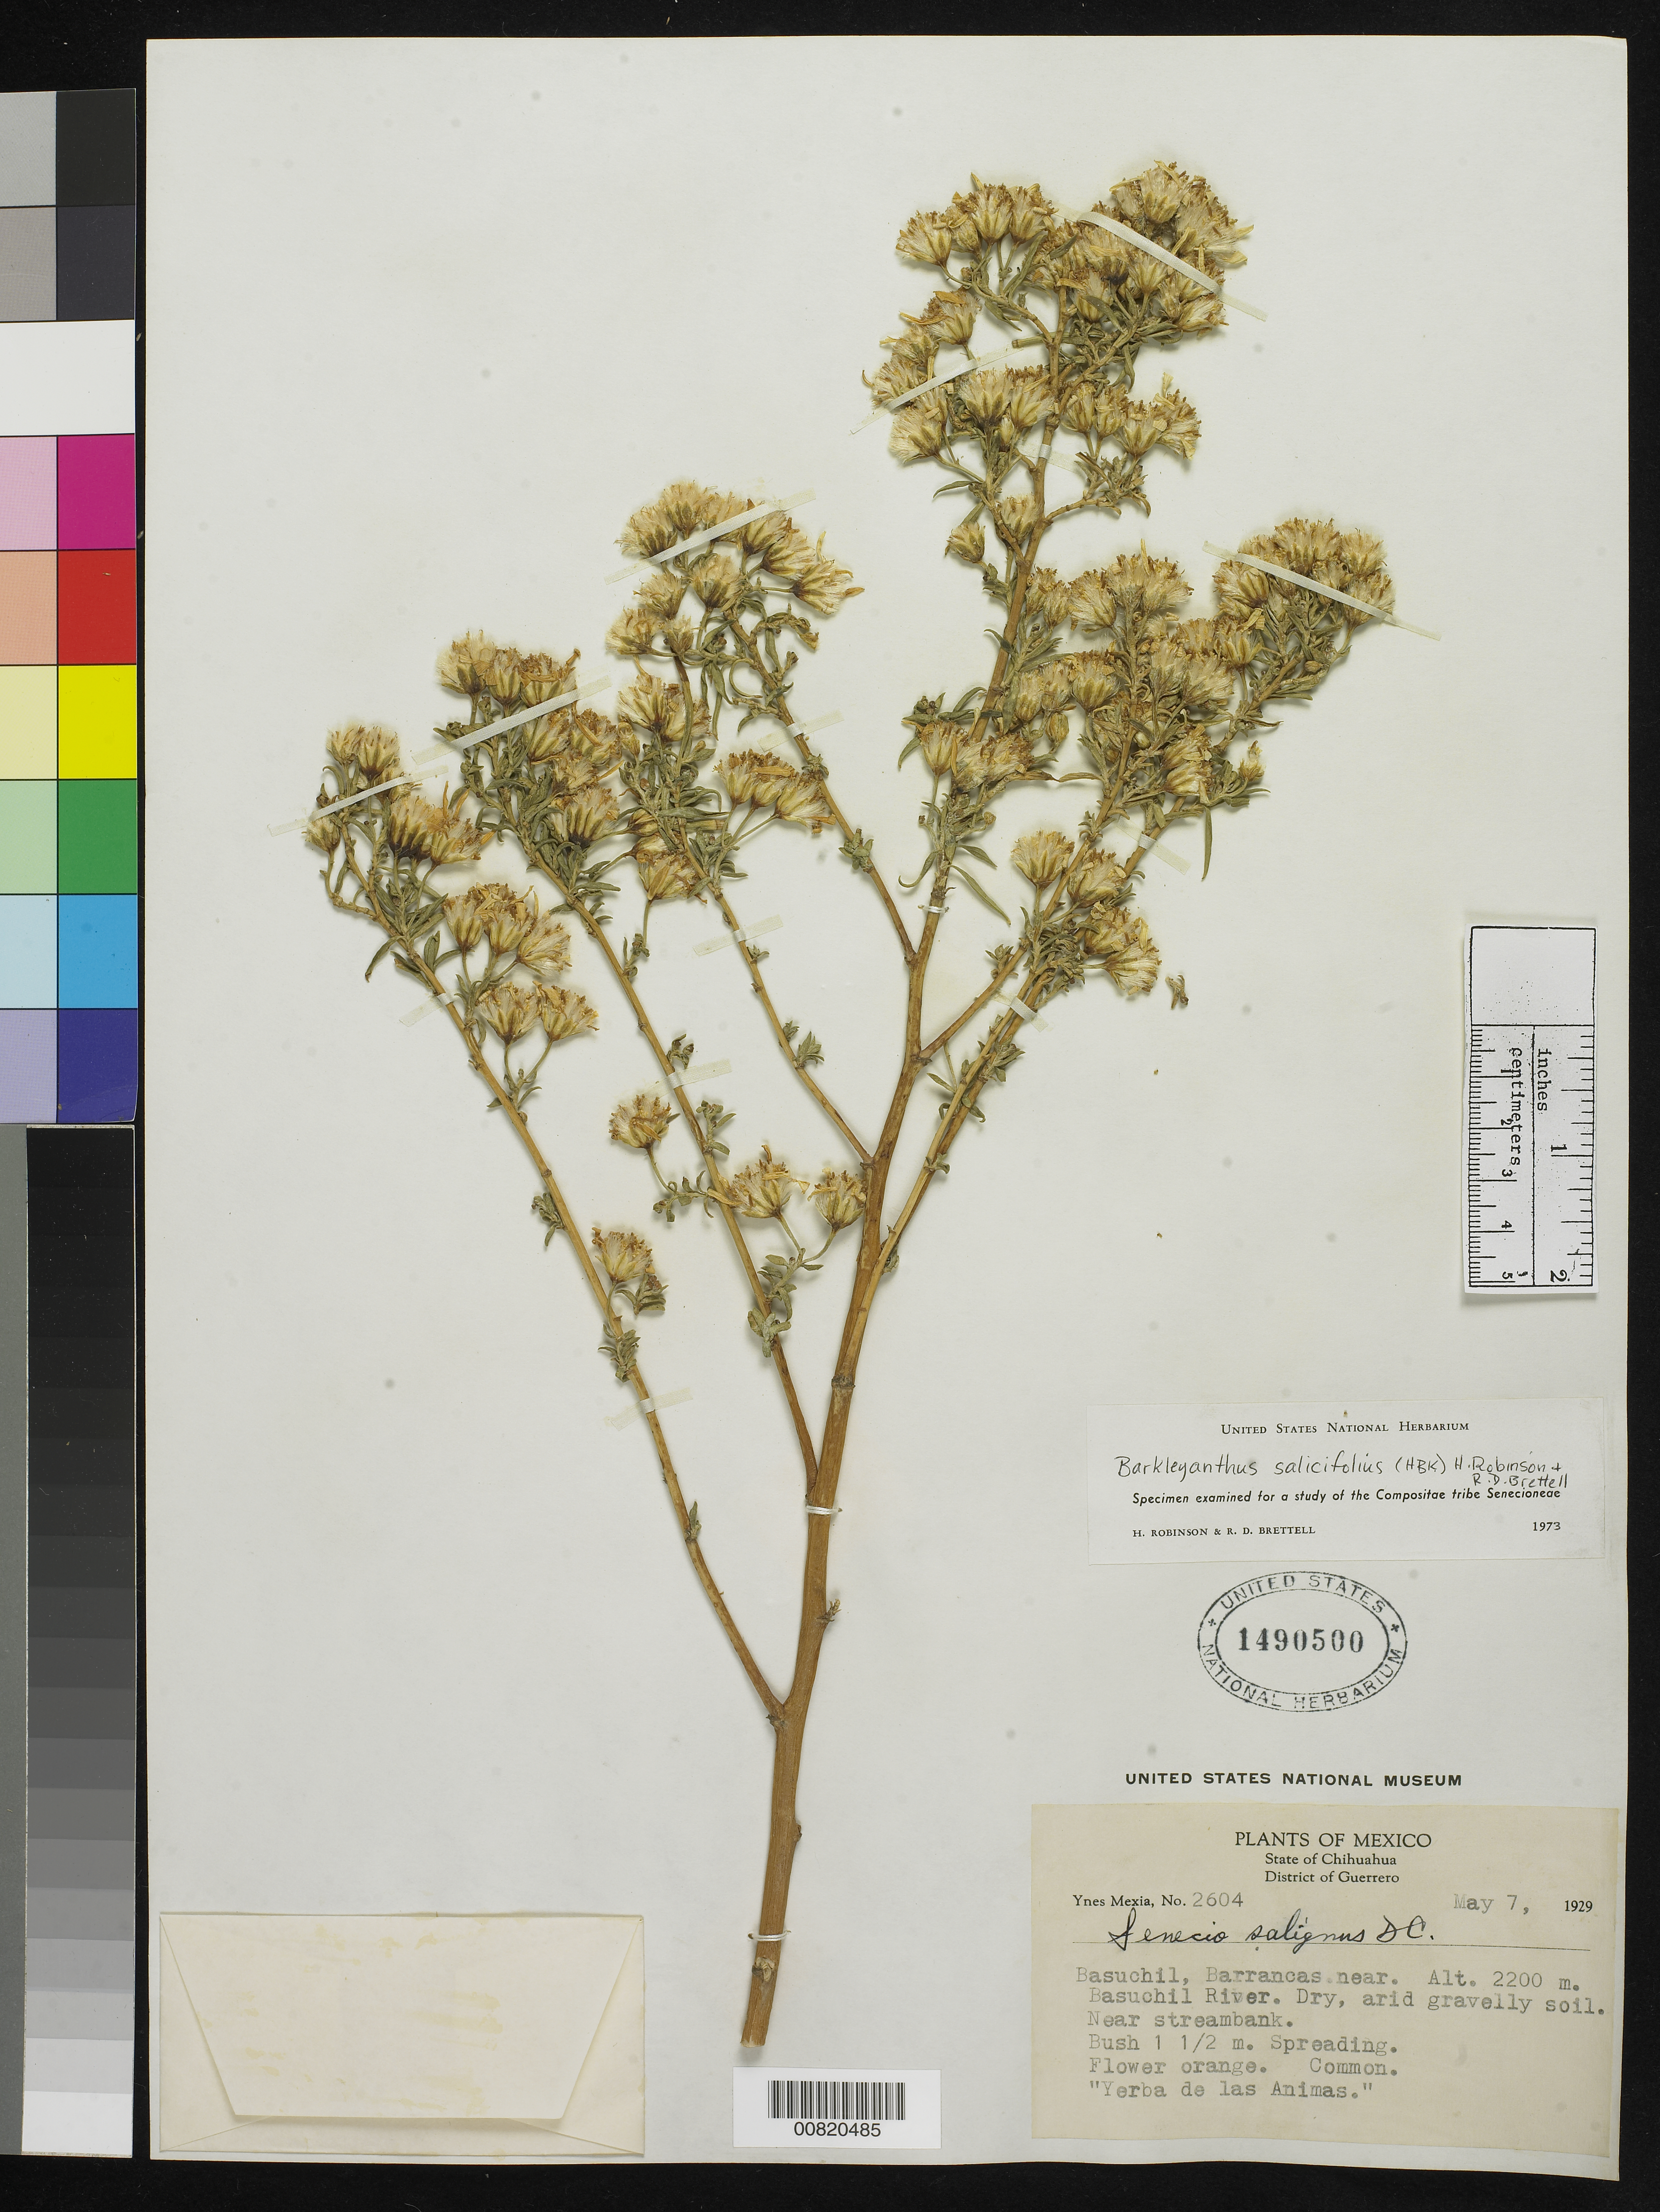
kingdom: Plantae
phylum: Tracheophyta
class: Magnoliopsida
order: Asterales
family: Asteraceae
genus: Barkleyanthus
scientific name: Barkleyanthus salicifolius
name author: (Kunth) H. Rob. & Brettell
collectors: Y. Mexia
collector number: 2604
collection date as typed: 07 May 1929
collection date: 1929-05-07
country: Mexico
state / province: Chihuahua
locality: Basuchil, Barrancas, near Basuchil River.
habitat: Dry, arid gravelly soil. Near streambank.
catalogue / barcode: US 1490500